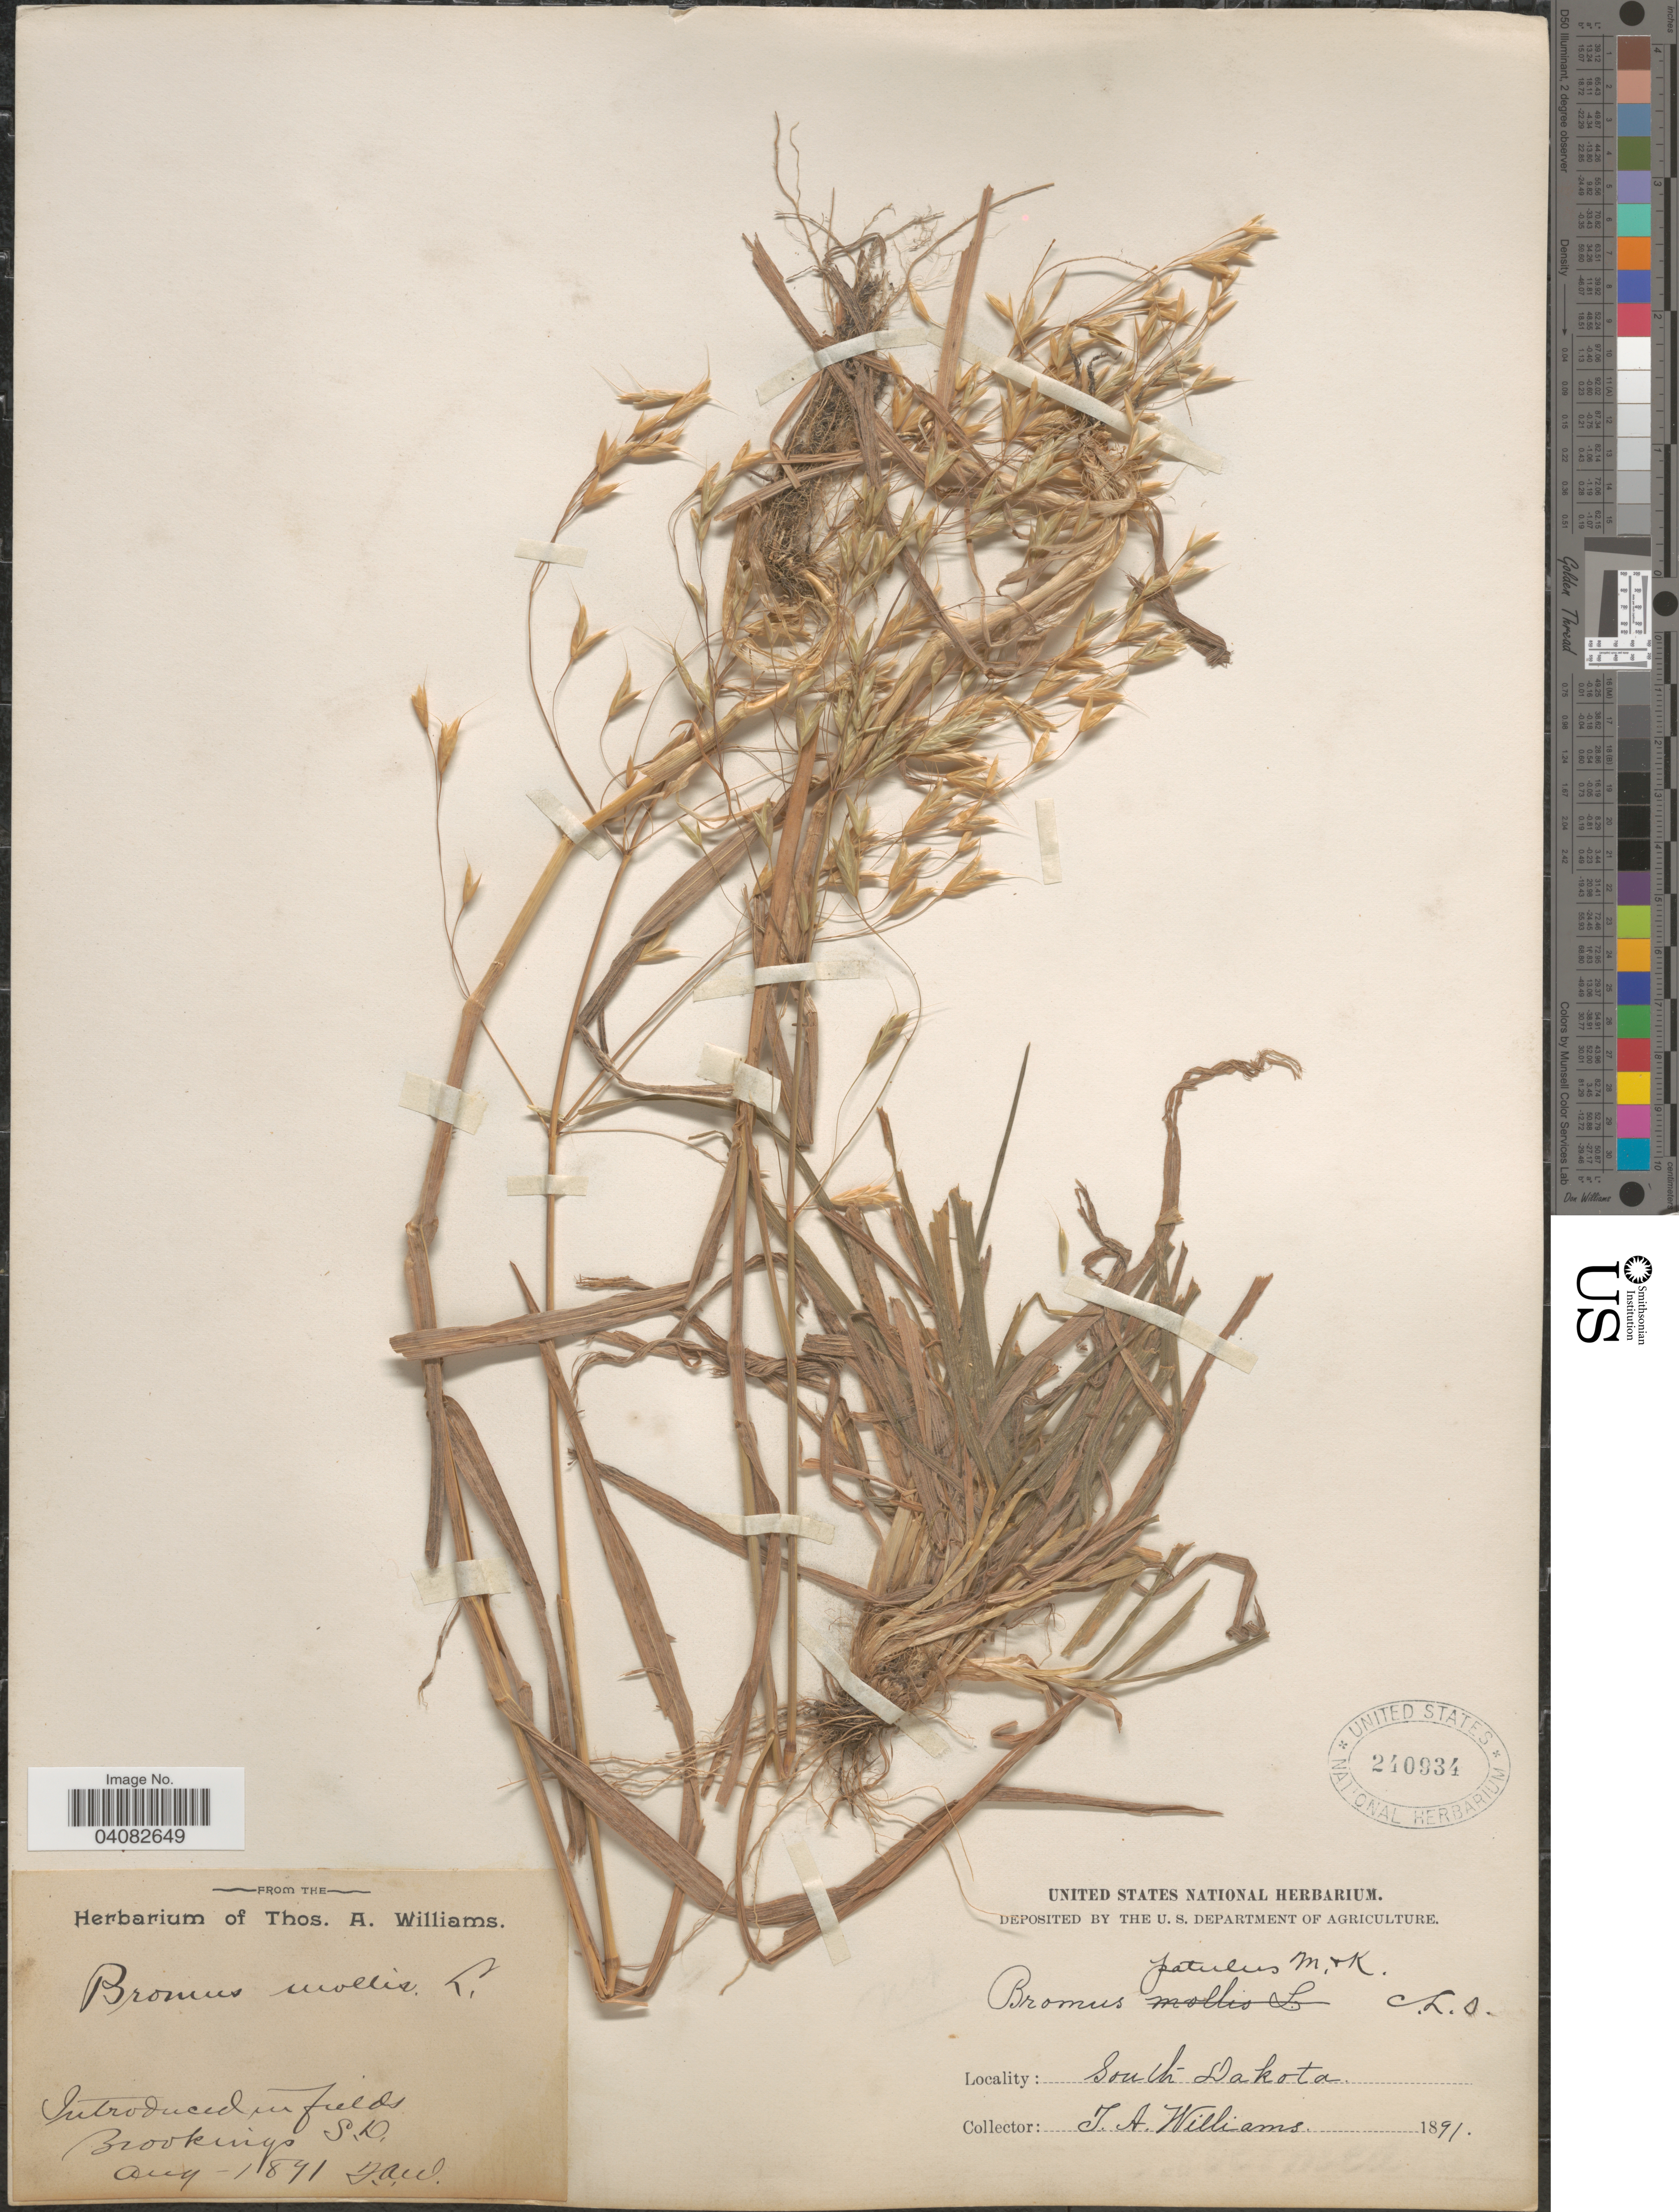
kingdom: Plantae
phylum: Tracheophyta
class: Liliopsida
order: Poales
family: Poaceae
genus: Bromus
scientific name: Bromus japonicus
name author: Houtt.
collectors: T. A. Williams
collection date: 1891-08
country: United States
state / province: South Dakota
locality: Brookings.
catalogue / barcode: US 240934